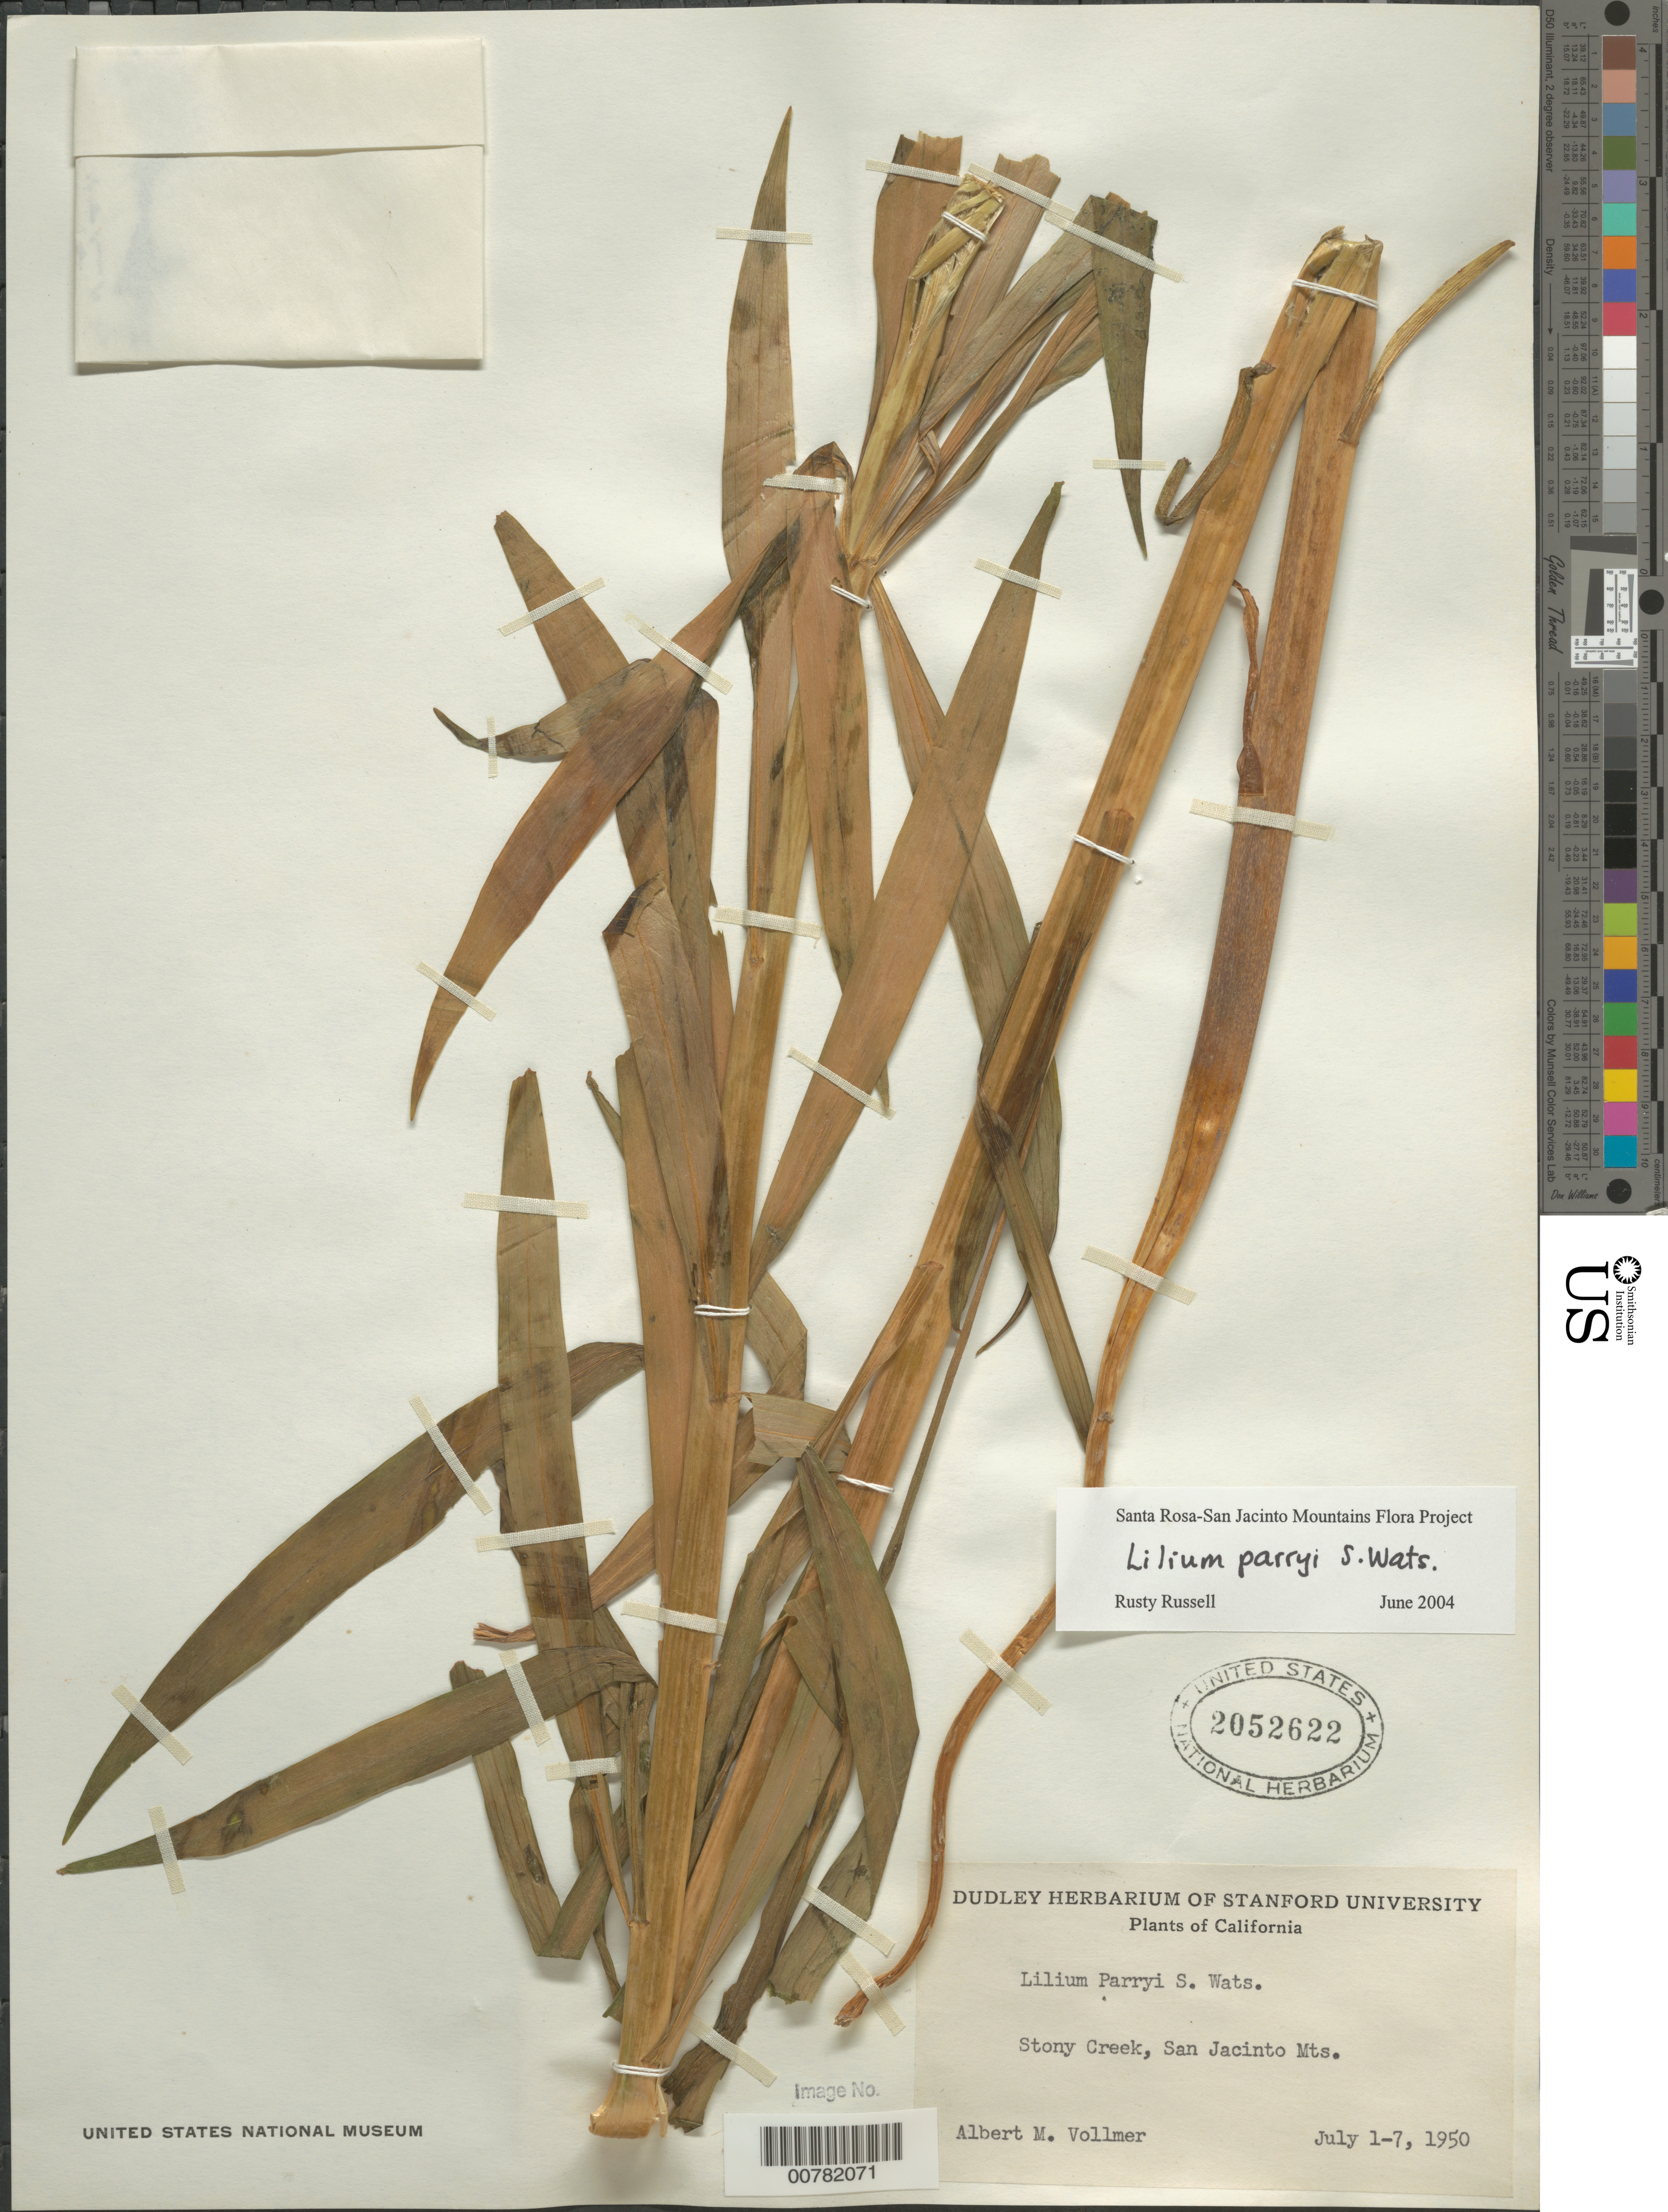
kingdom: Plantae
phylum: Tracheophyta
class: Liliopsida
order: Liliales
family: Liliaceae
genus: Lilium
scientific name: Lilium parryi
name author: S. Watson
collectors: A. Vollmer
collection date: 1950-07-01/1950-07-07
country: United States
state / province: California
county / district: Riverside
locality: Stony Creek, San Jacinto Mts.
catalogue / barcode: US 2052622